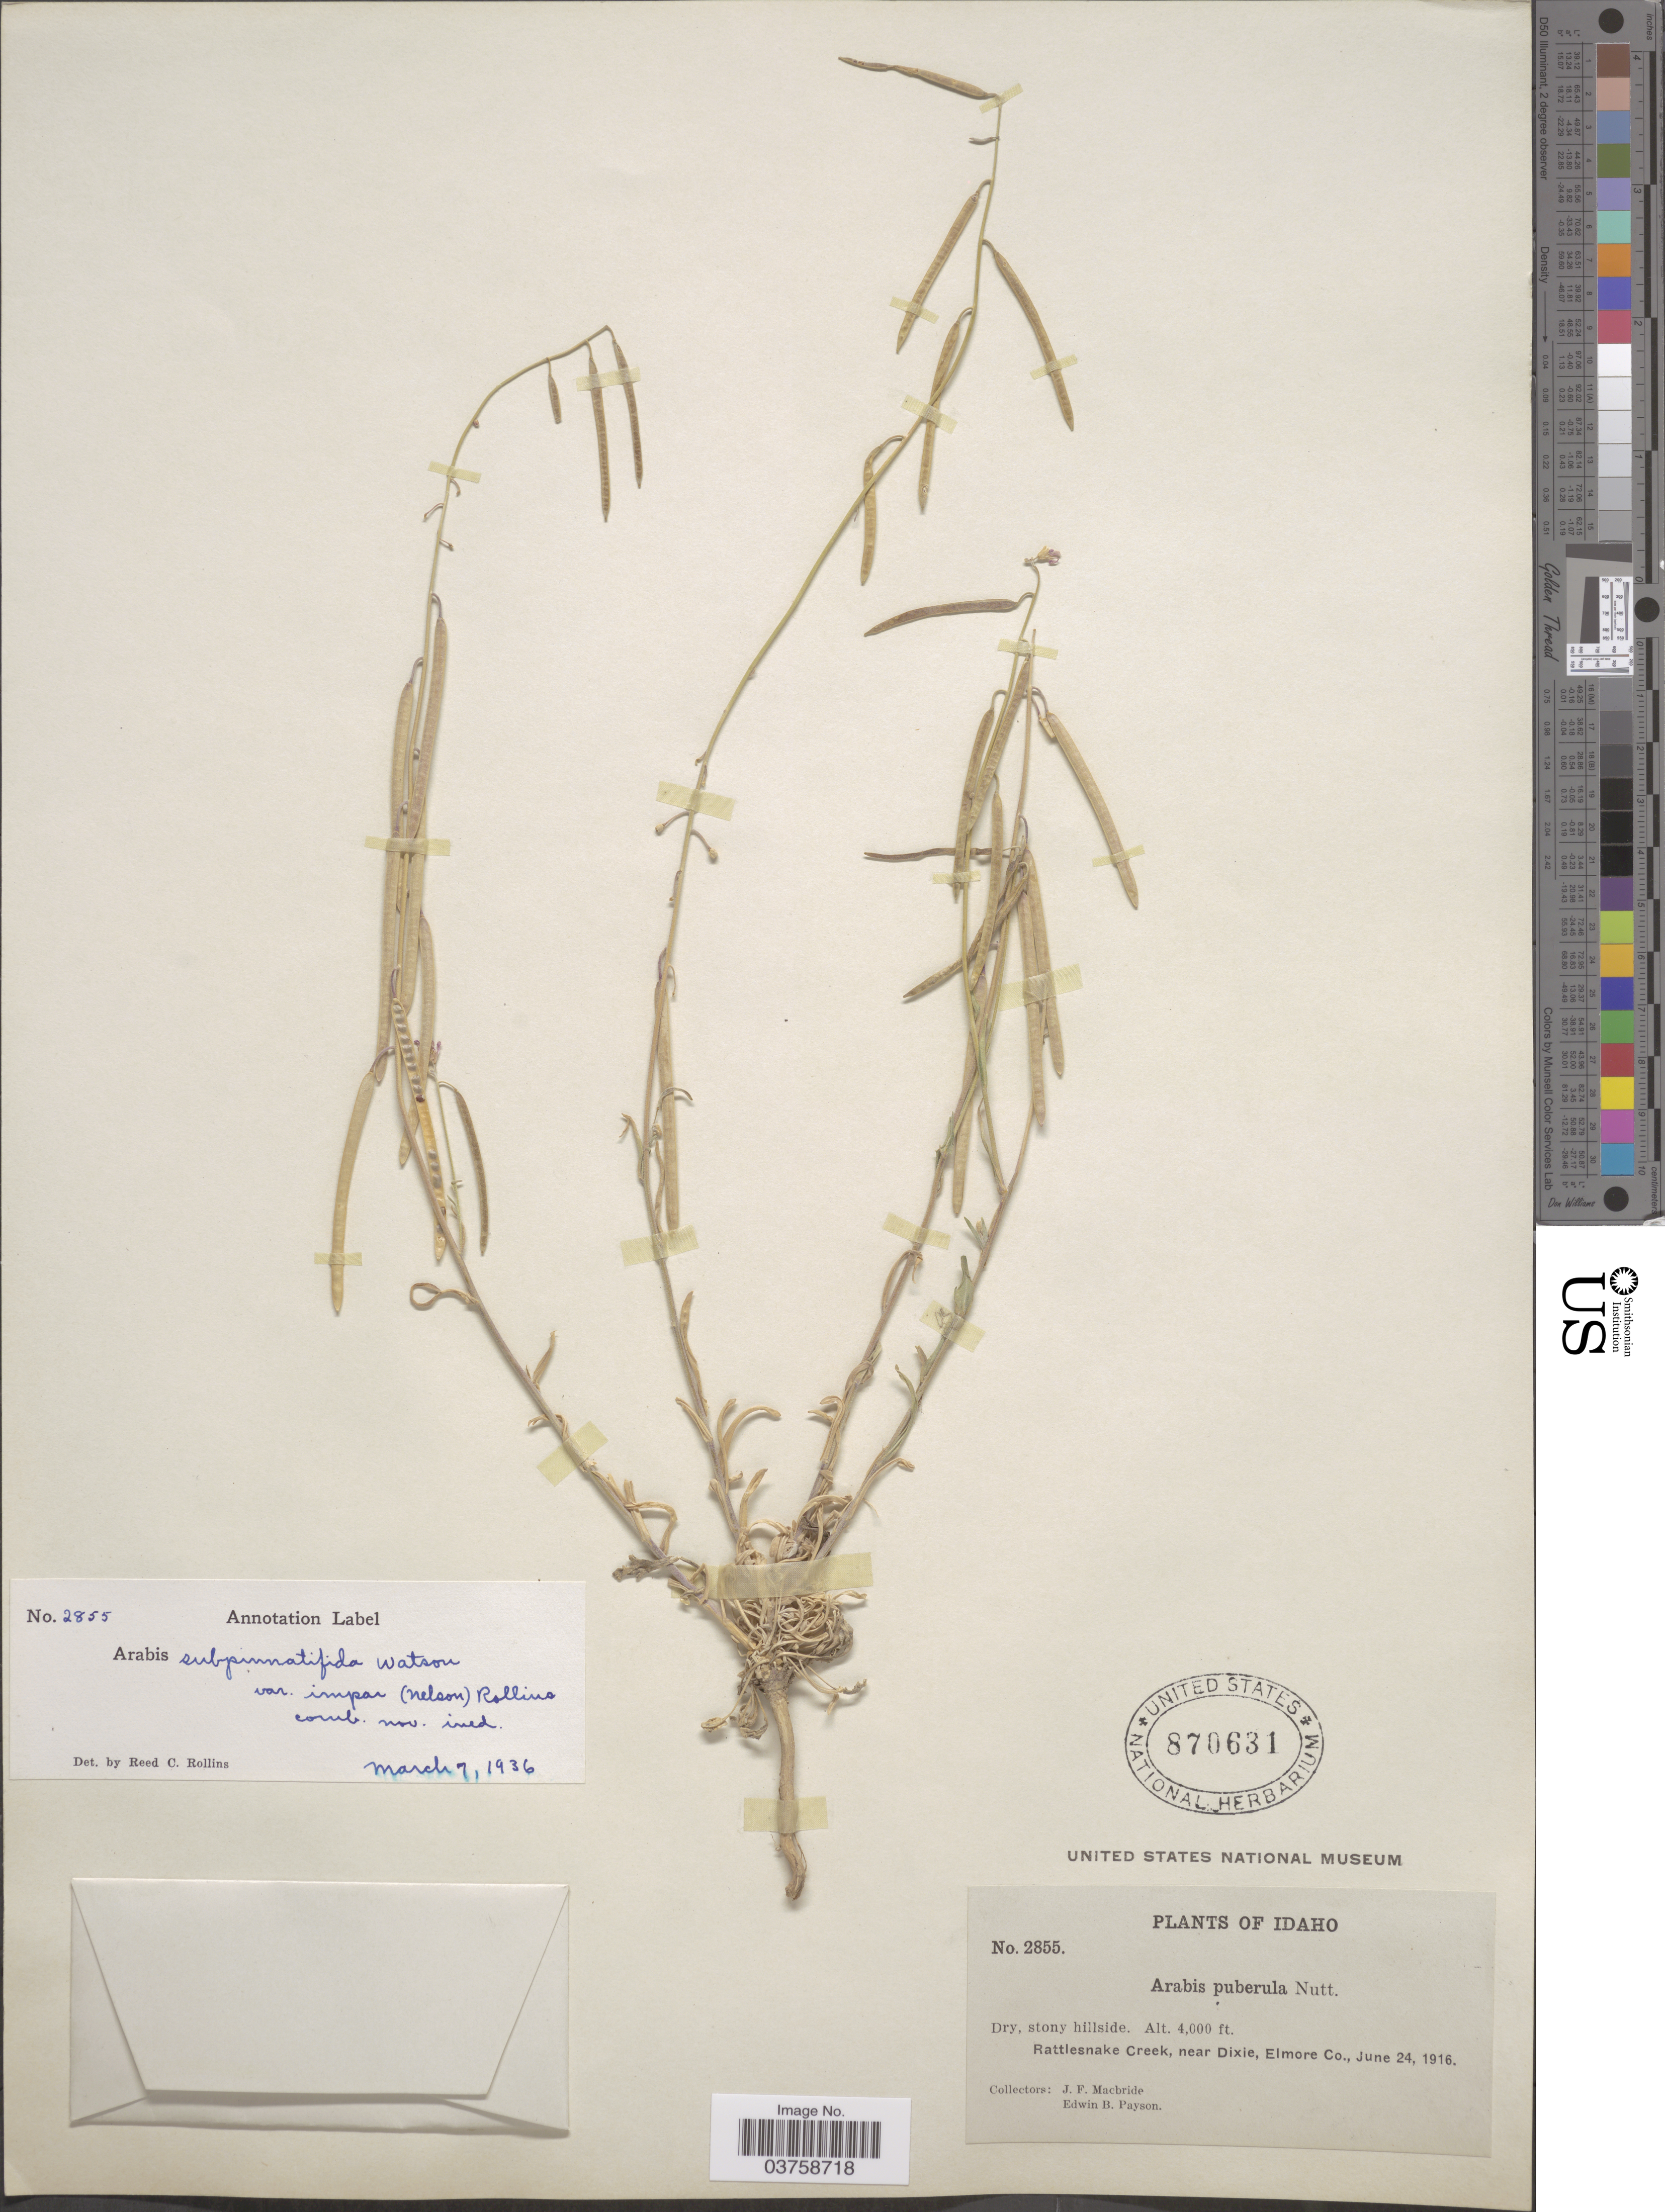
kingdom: Plantae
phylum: Tracheophyta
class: Magnoliopsida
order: Brassicales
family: Brassicaceae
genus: Arabis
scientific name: Arabis puberula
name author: Nutt.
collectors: J. F. Macbride & E. B. Payson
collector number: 2855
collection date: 1916-06-24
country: United States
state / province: Idaho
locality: Rattlesnake Creek, near Dixie, Elmore Co.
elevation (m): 1219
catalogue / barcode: US 870631